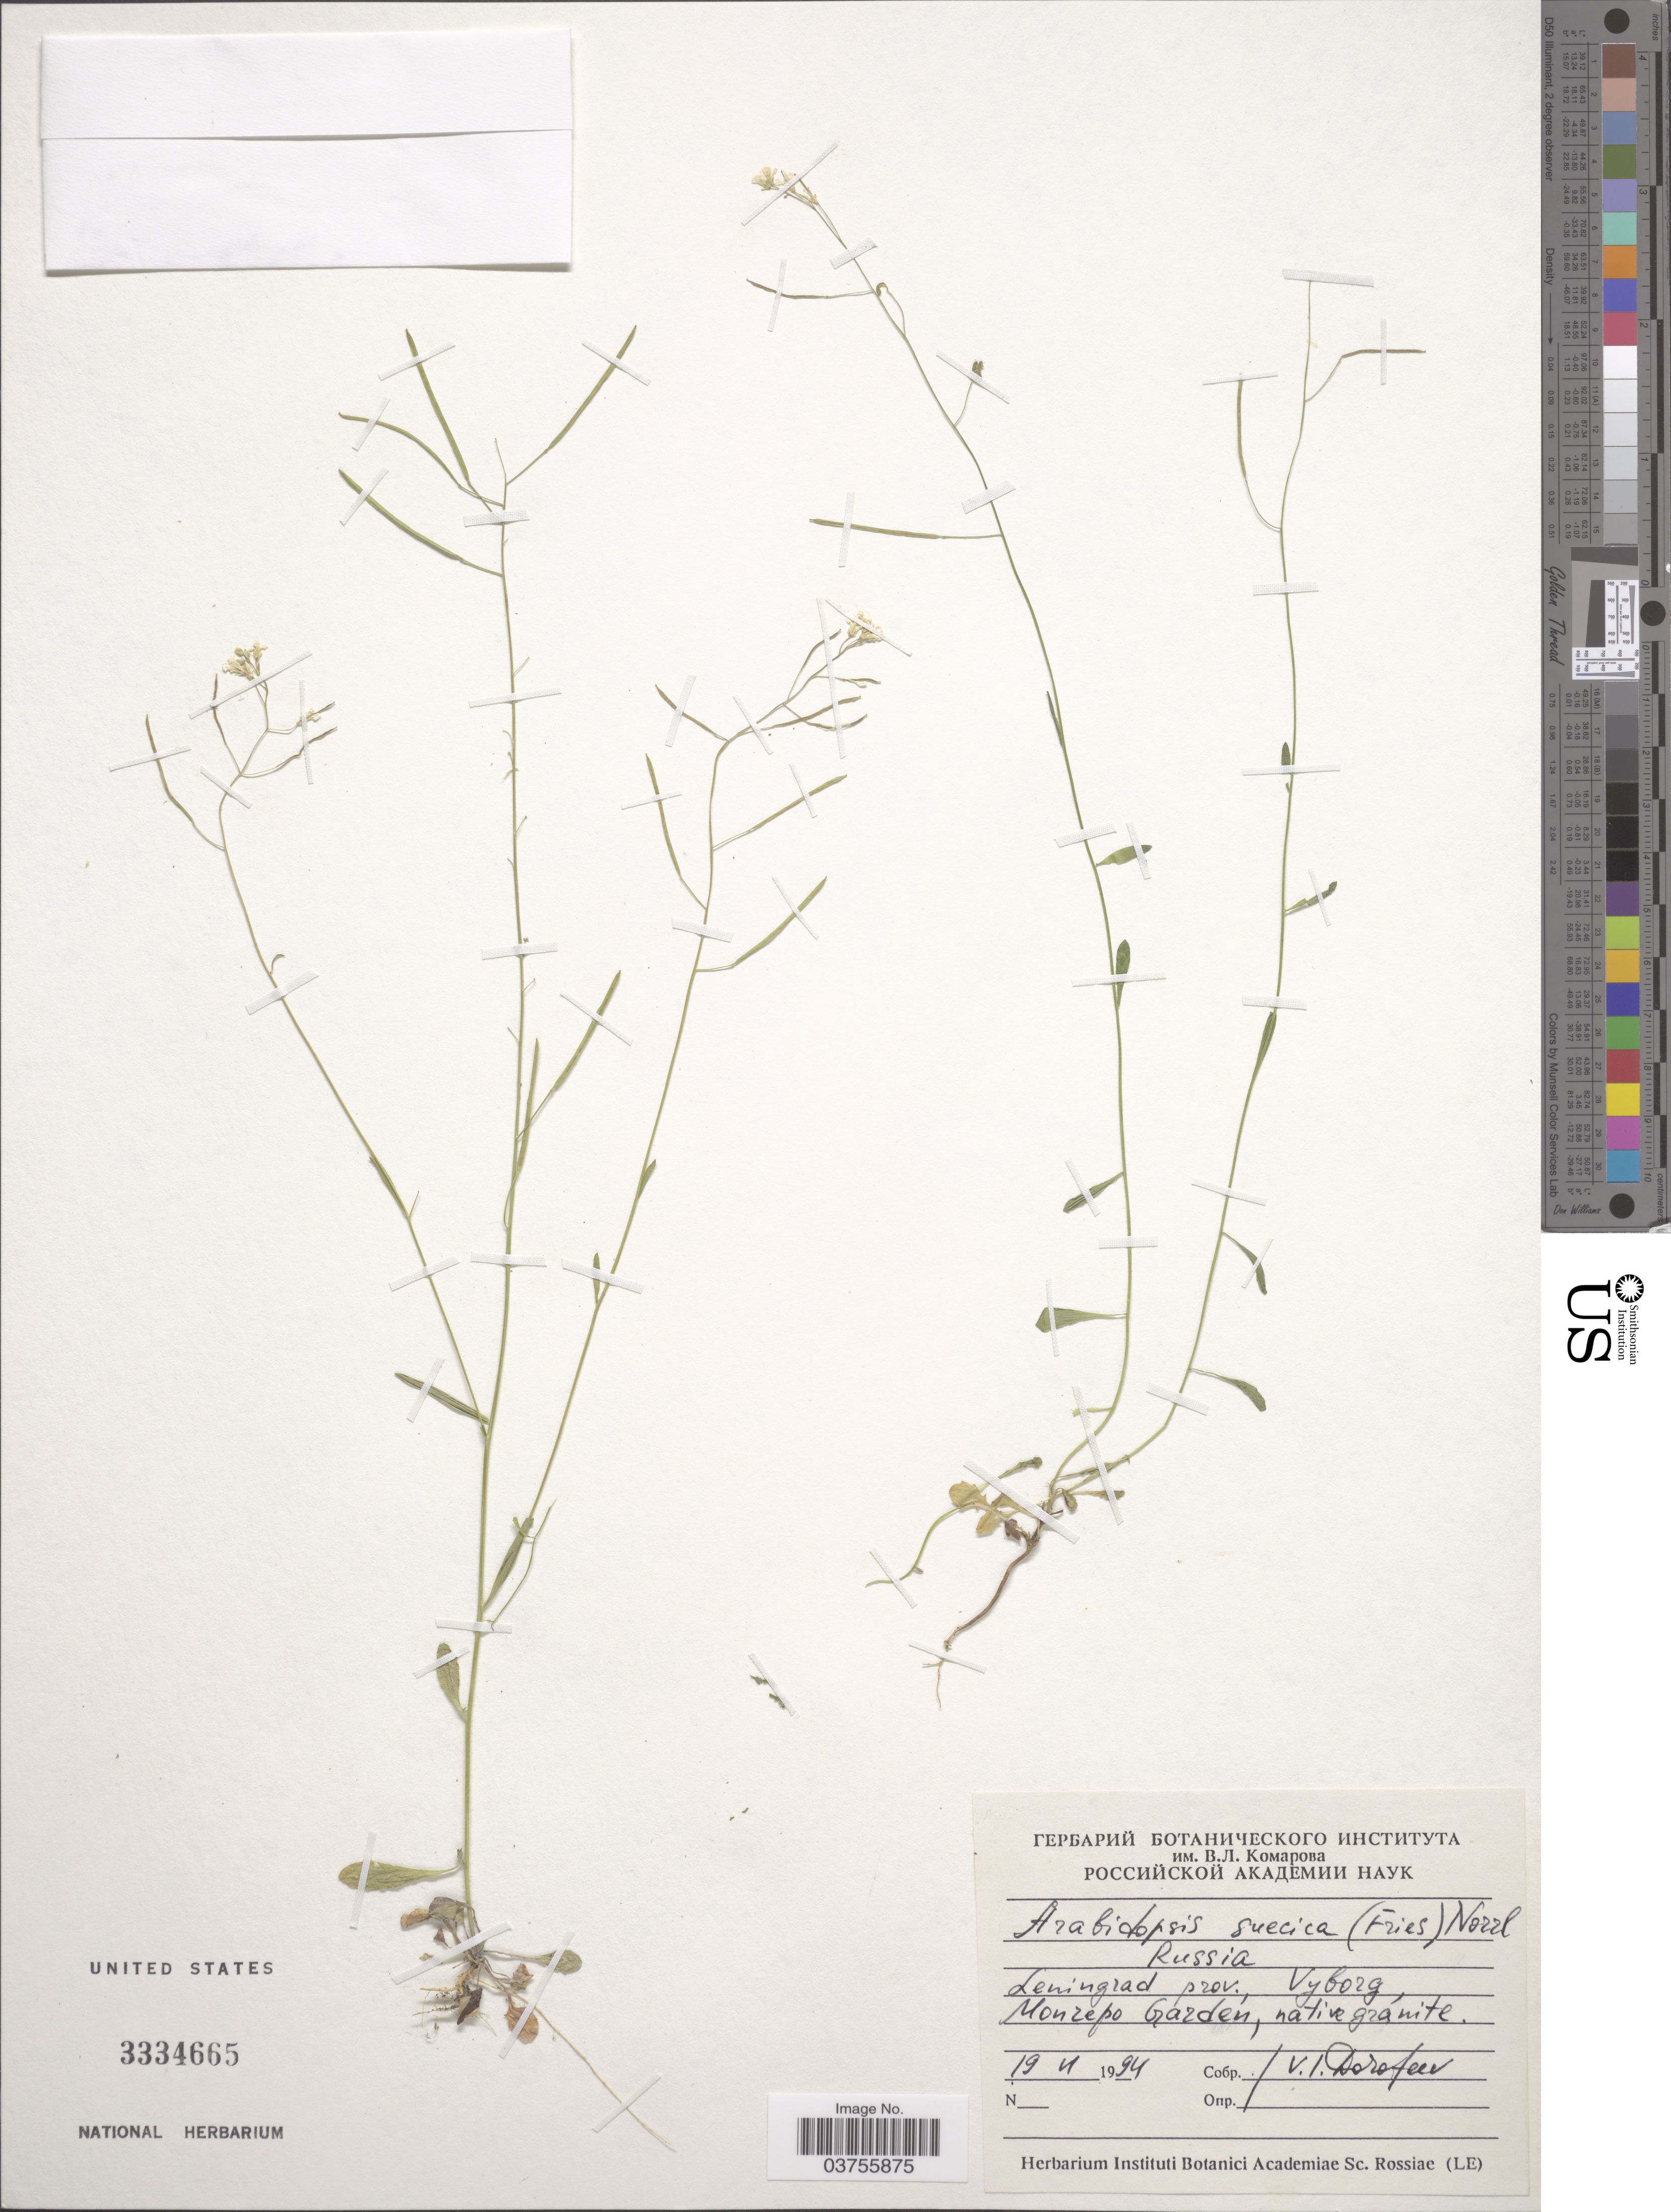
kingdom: Plantae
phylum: Tracheophyta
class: Magnoliopsida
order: Brassicales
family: Brassicaceae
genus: Arabidopsis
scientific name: Arabidopsis suecica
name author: Norrl.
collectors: V. Dorofeev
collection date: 1994-06-19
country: Russian Federation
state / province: Leningrad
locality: Leningrad prov., Vyborg, Monrepo Garden.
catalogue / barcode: US 3334665